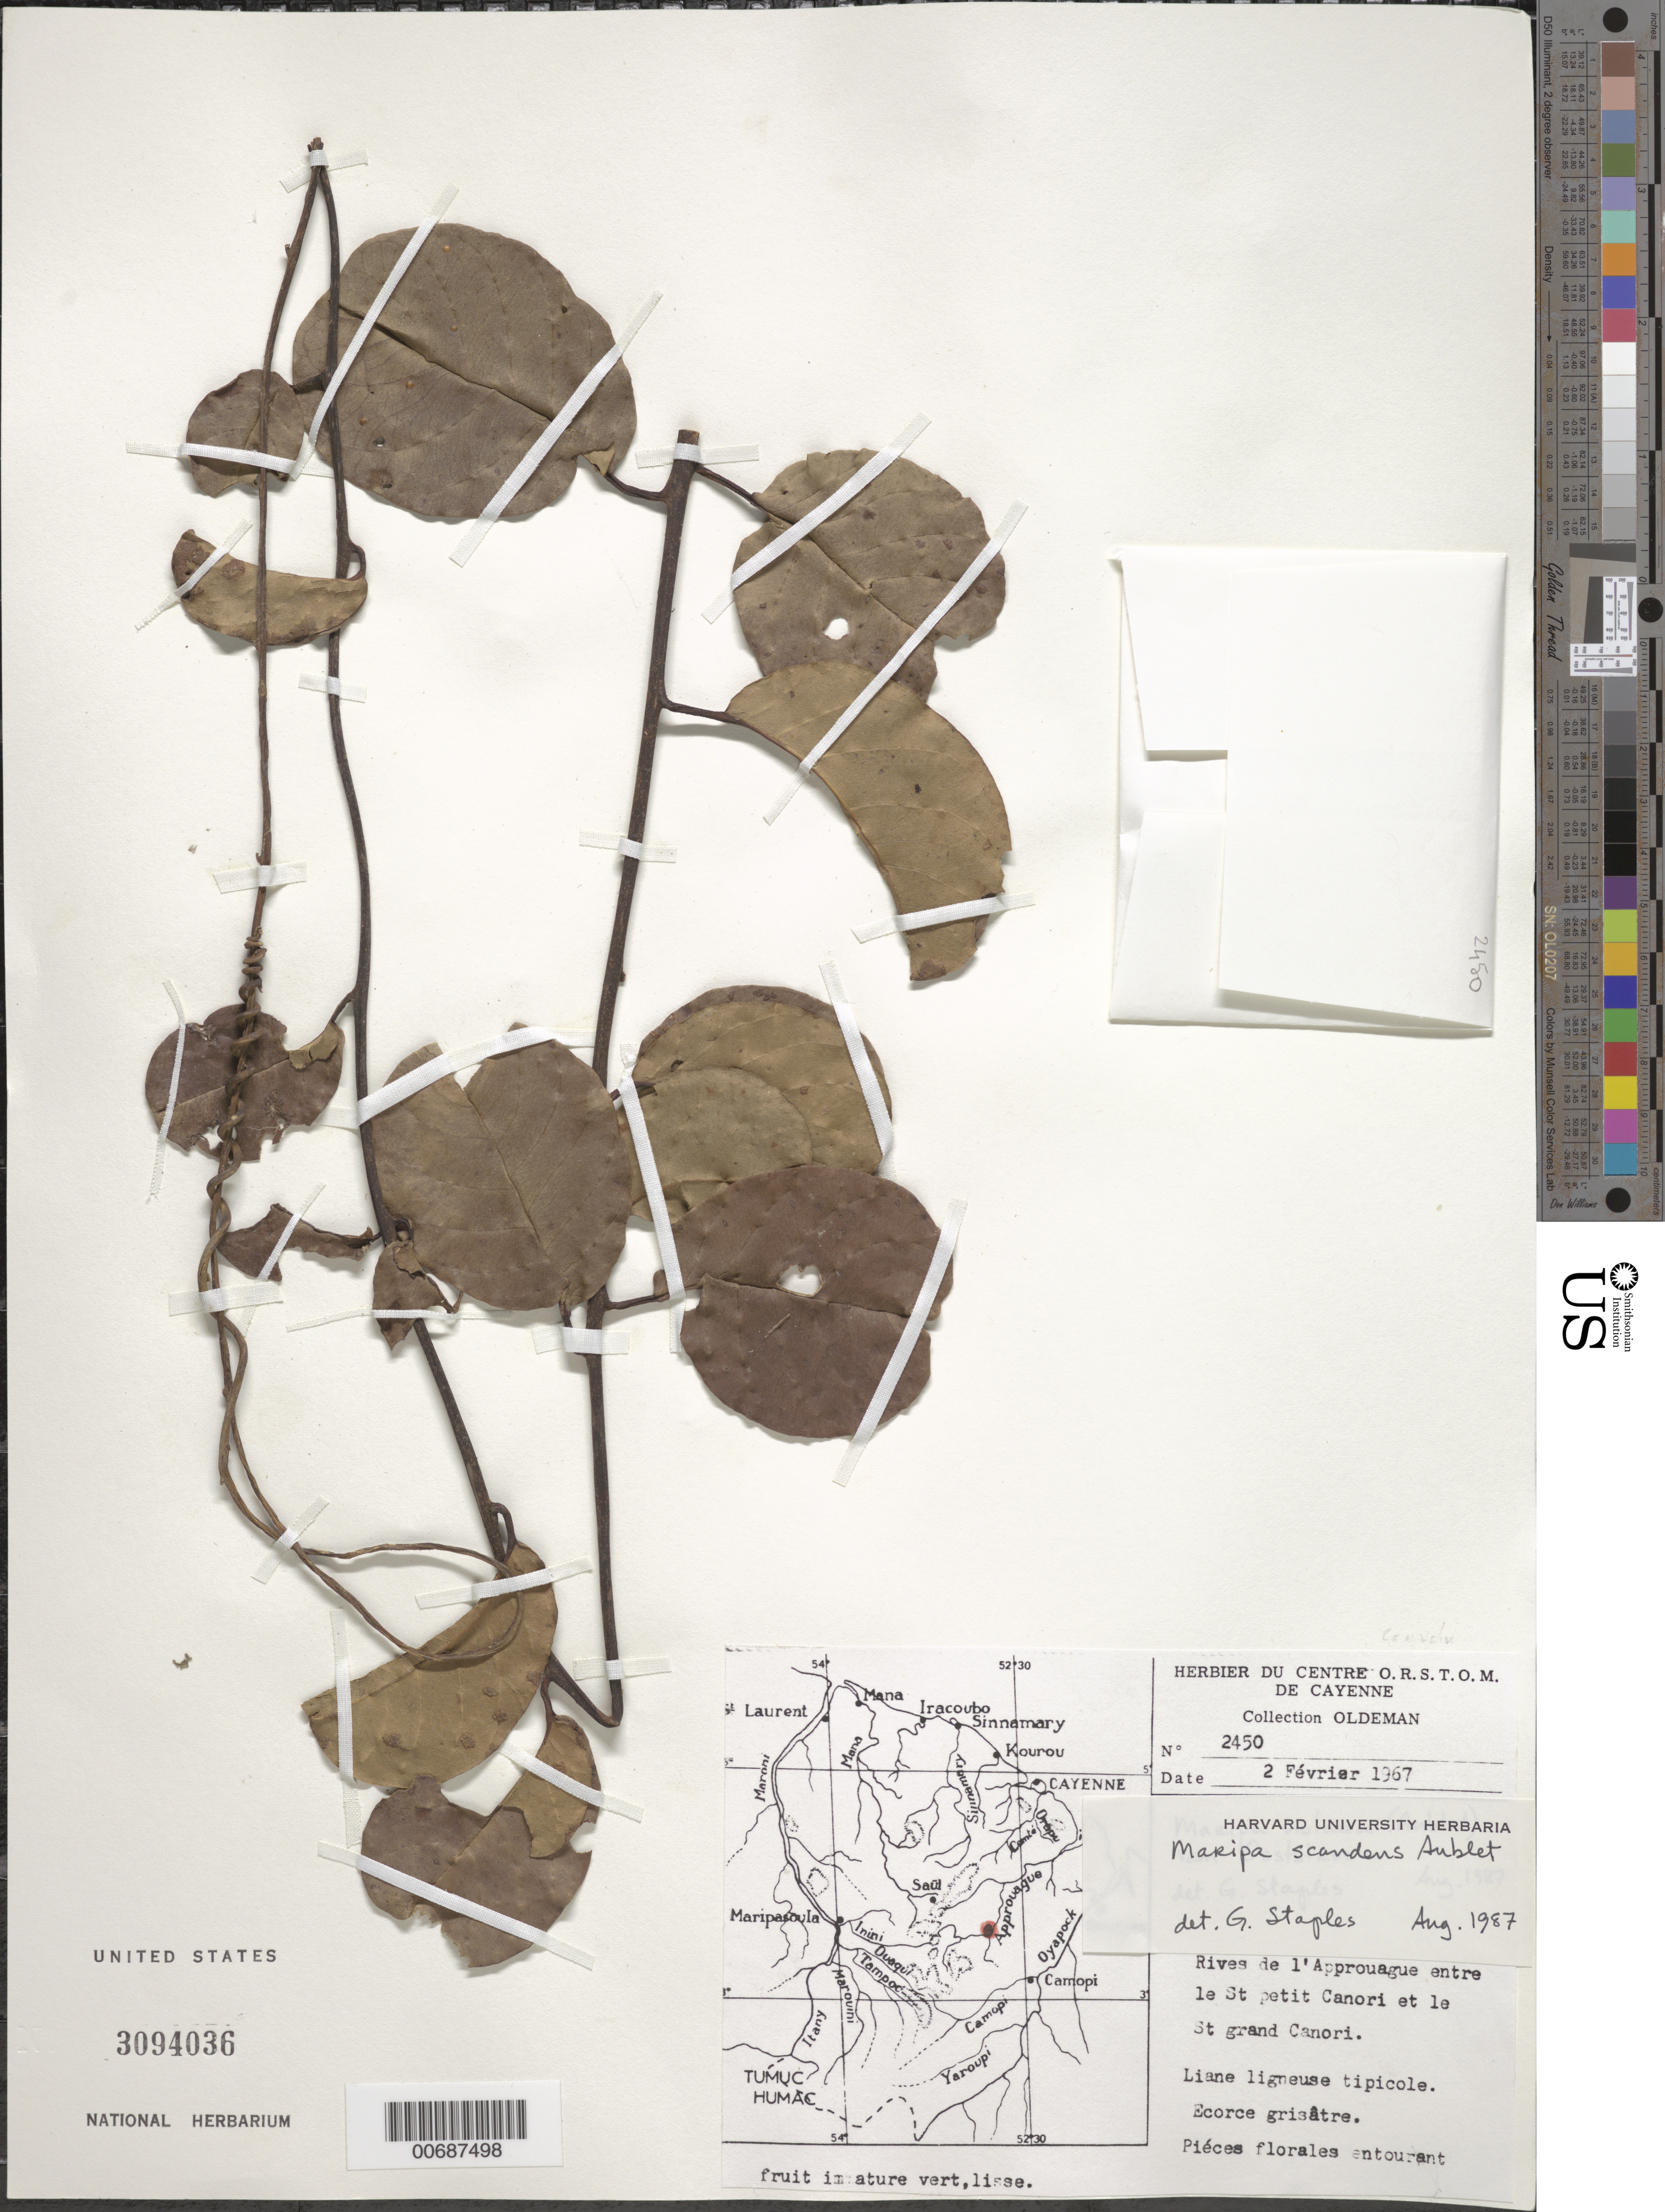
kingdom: Plantae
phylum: Tracheophyta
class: Magnoliopsida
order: Solanales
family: Convolvulaceae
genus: Maripa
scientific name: Maripa scandens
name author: Aubl.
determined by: Staples, G. W.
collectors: R. Oldeman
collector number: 2450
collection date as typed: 2-Feb-67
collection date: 1967-02-02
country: French Guiana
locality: Rives de l'Approuague entre le St petit Cañori & la St Grand Cañori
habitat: Ripicole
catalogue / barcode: US 3094036